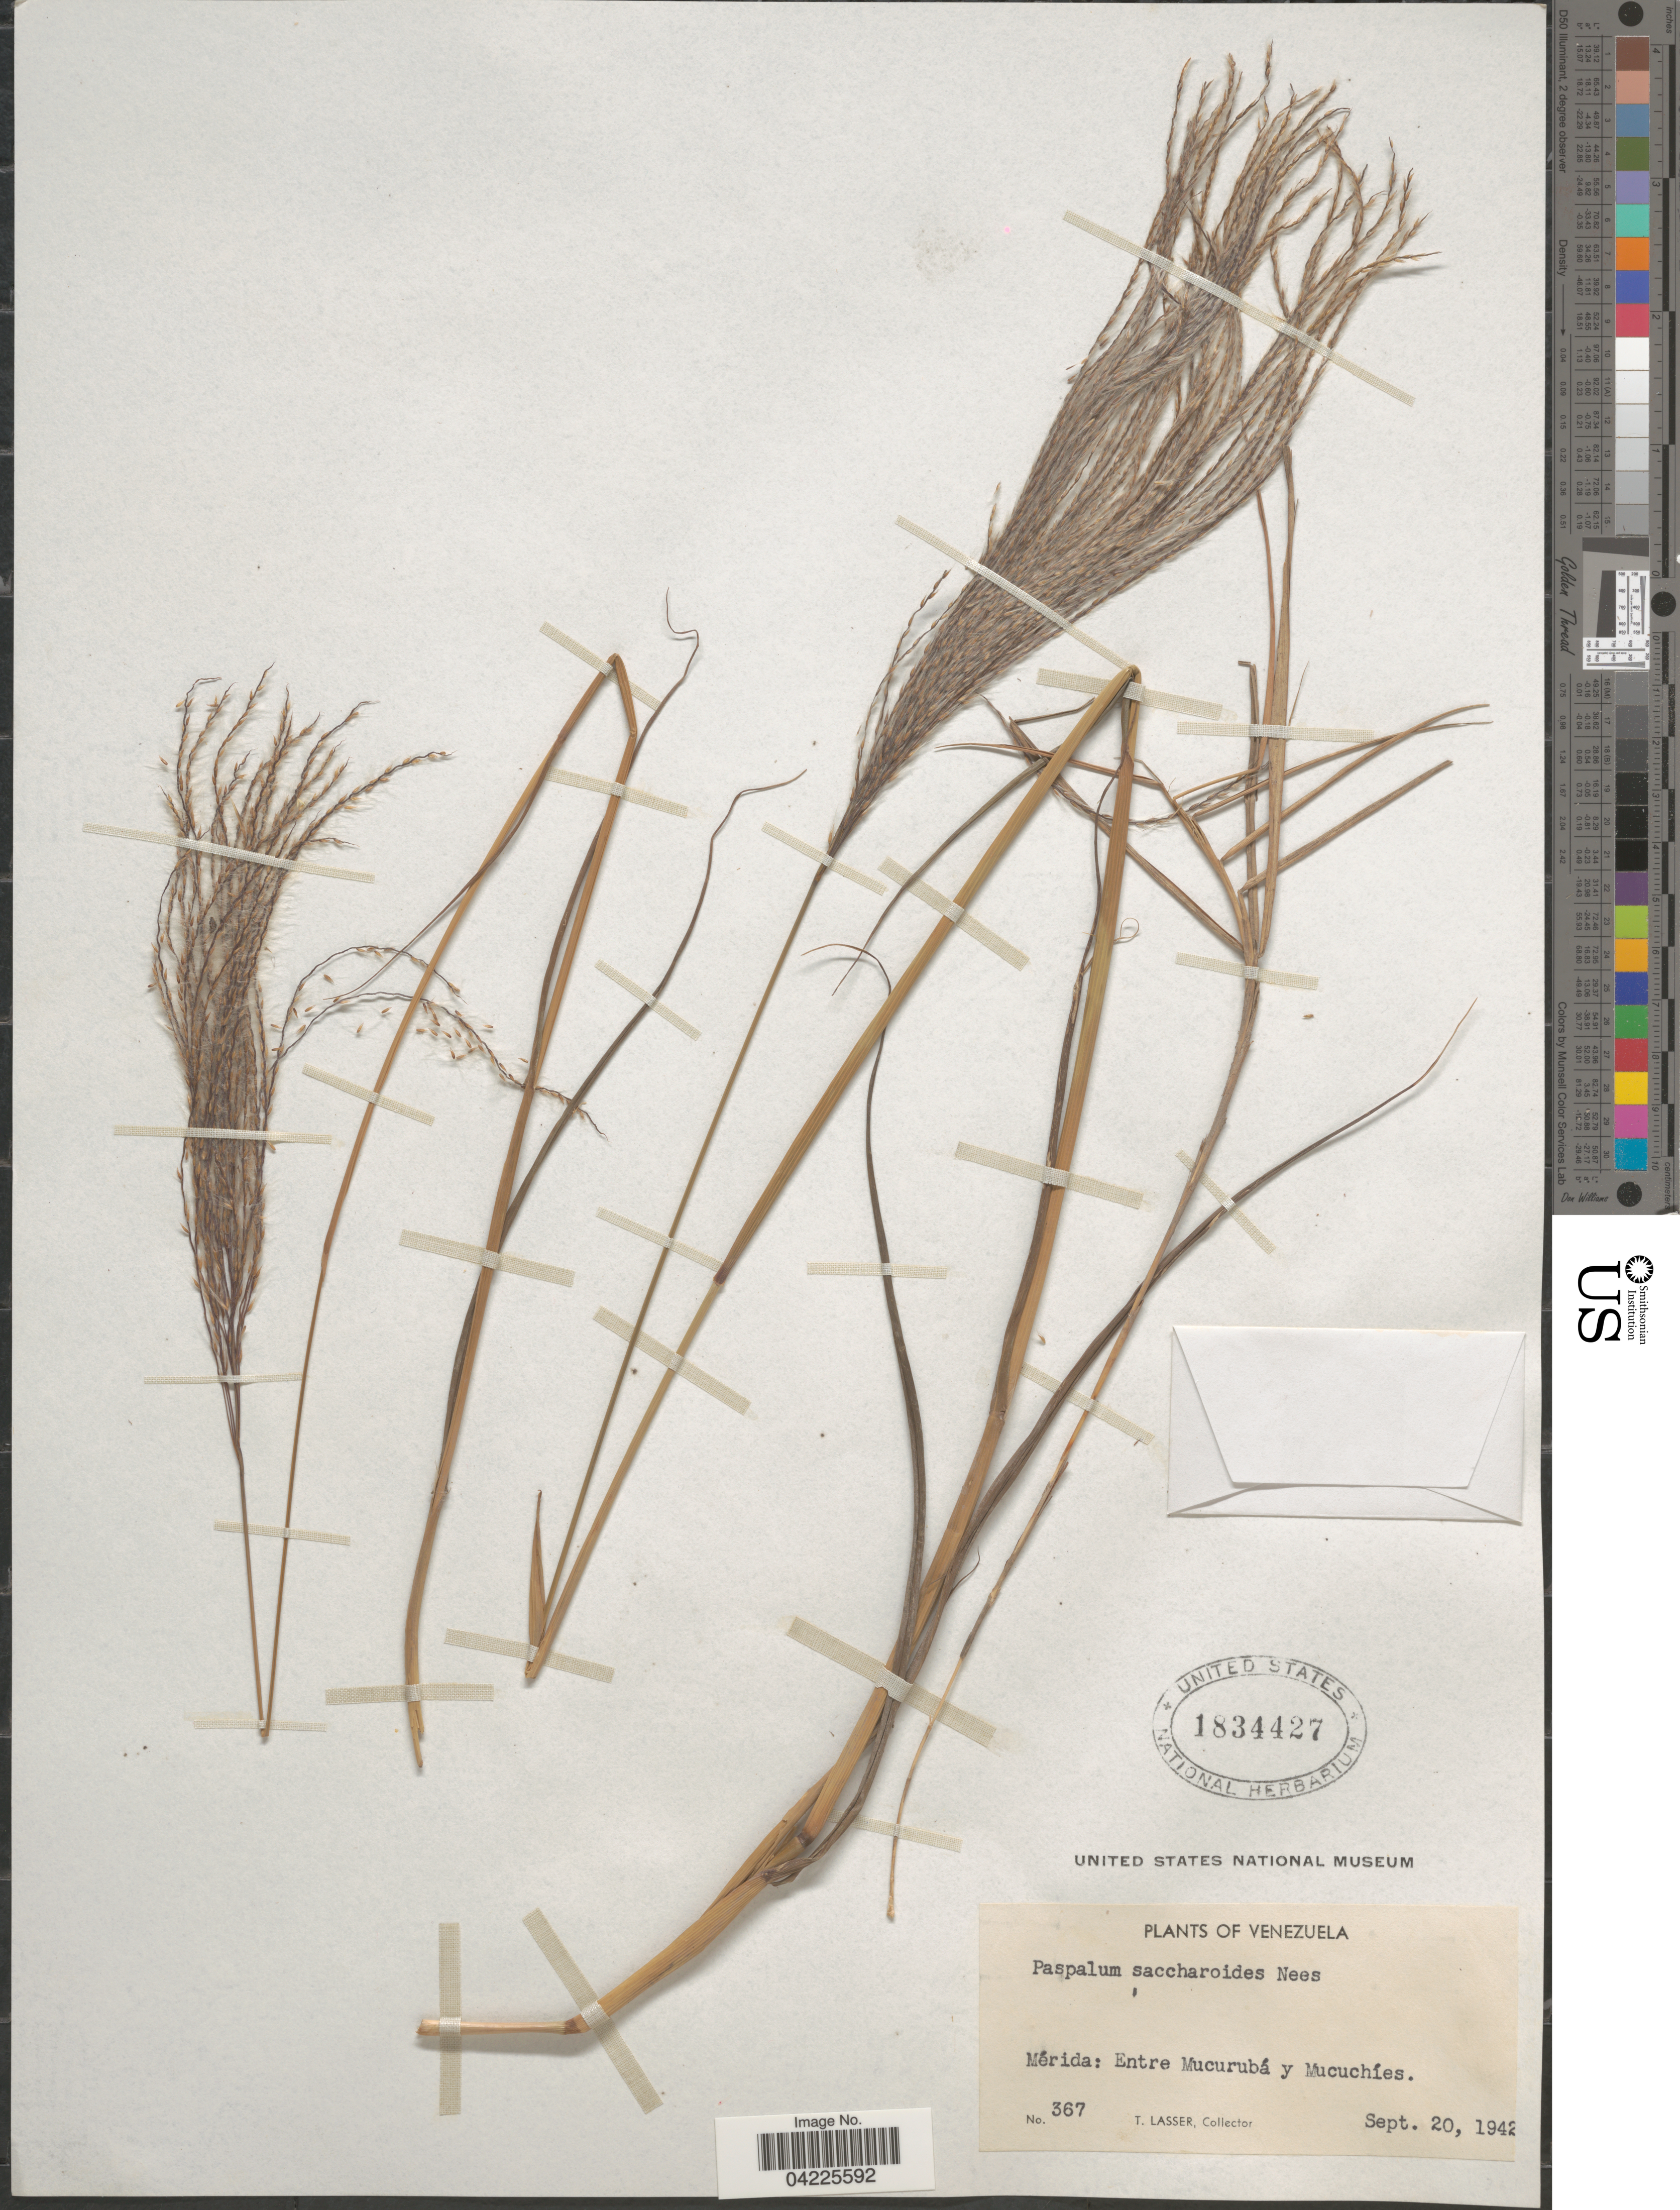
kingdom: Plantae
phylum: Tracheophyta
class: Liliopsida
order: Poales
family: Poaceae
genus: Paspalum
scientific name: Paspalum saccharoides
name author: Nees ex Trin.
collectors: T. Lasser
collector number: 367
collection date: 1942-09-20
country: Venezuela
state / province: Merida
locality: Entre Mucurubá y Mucuchíes.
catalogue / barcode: US 1834427